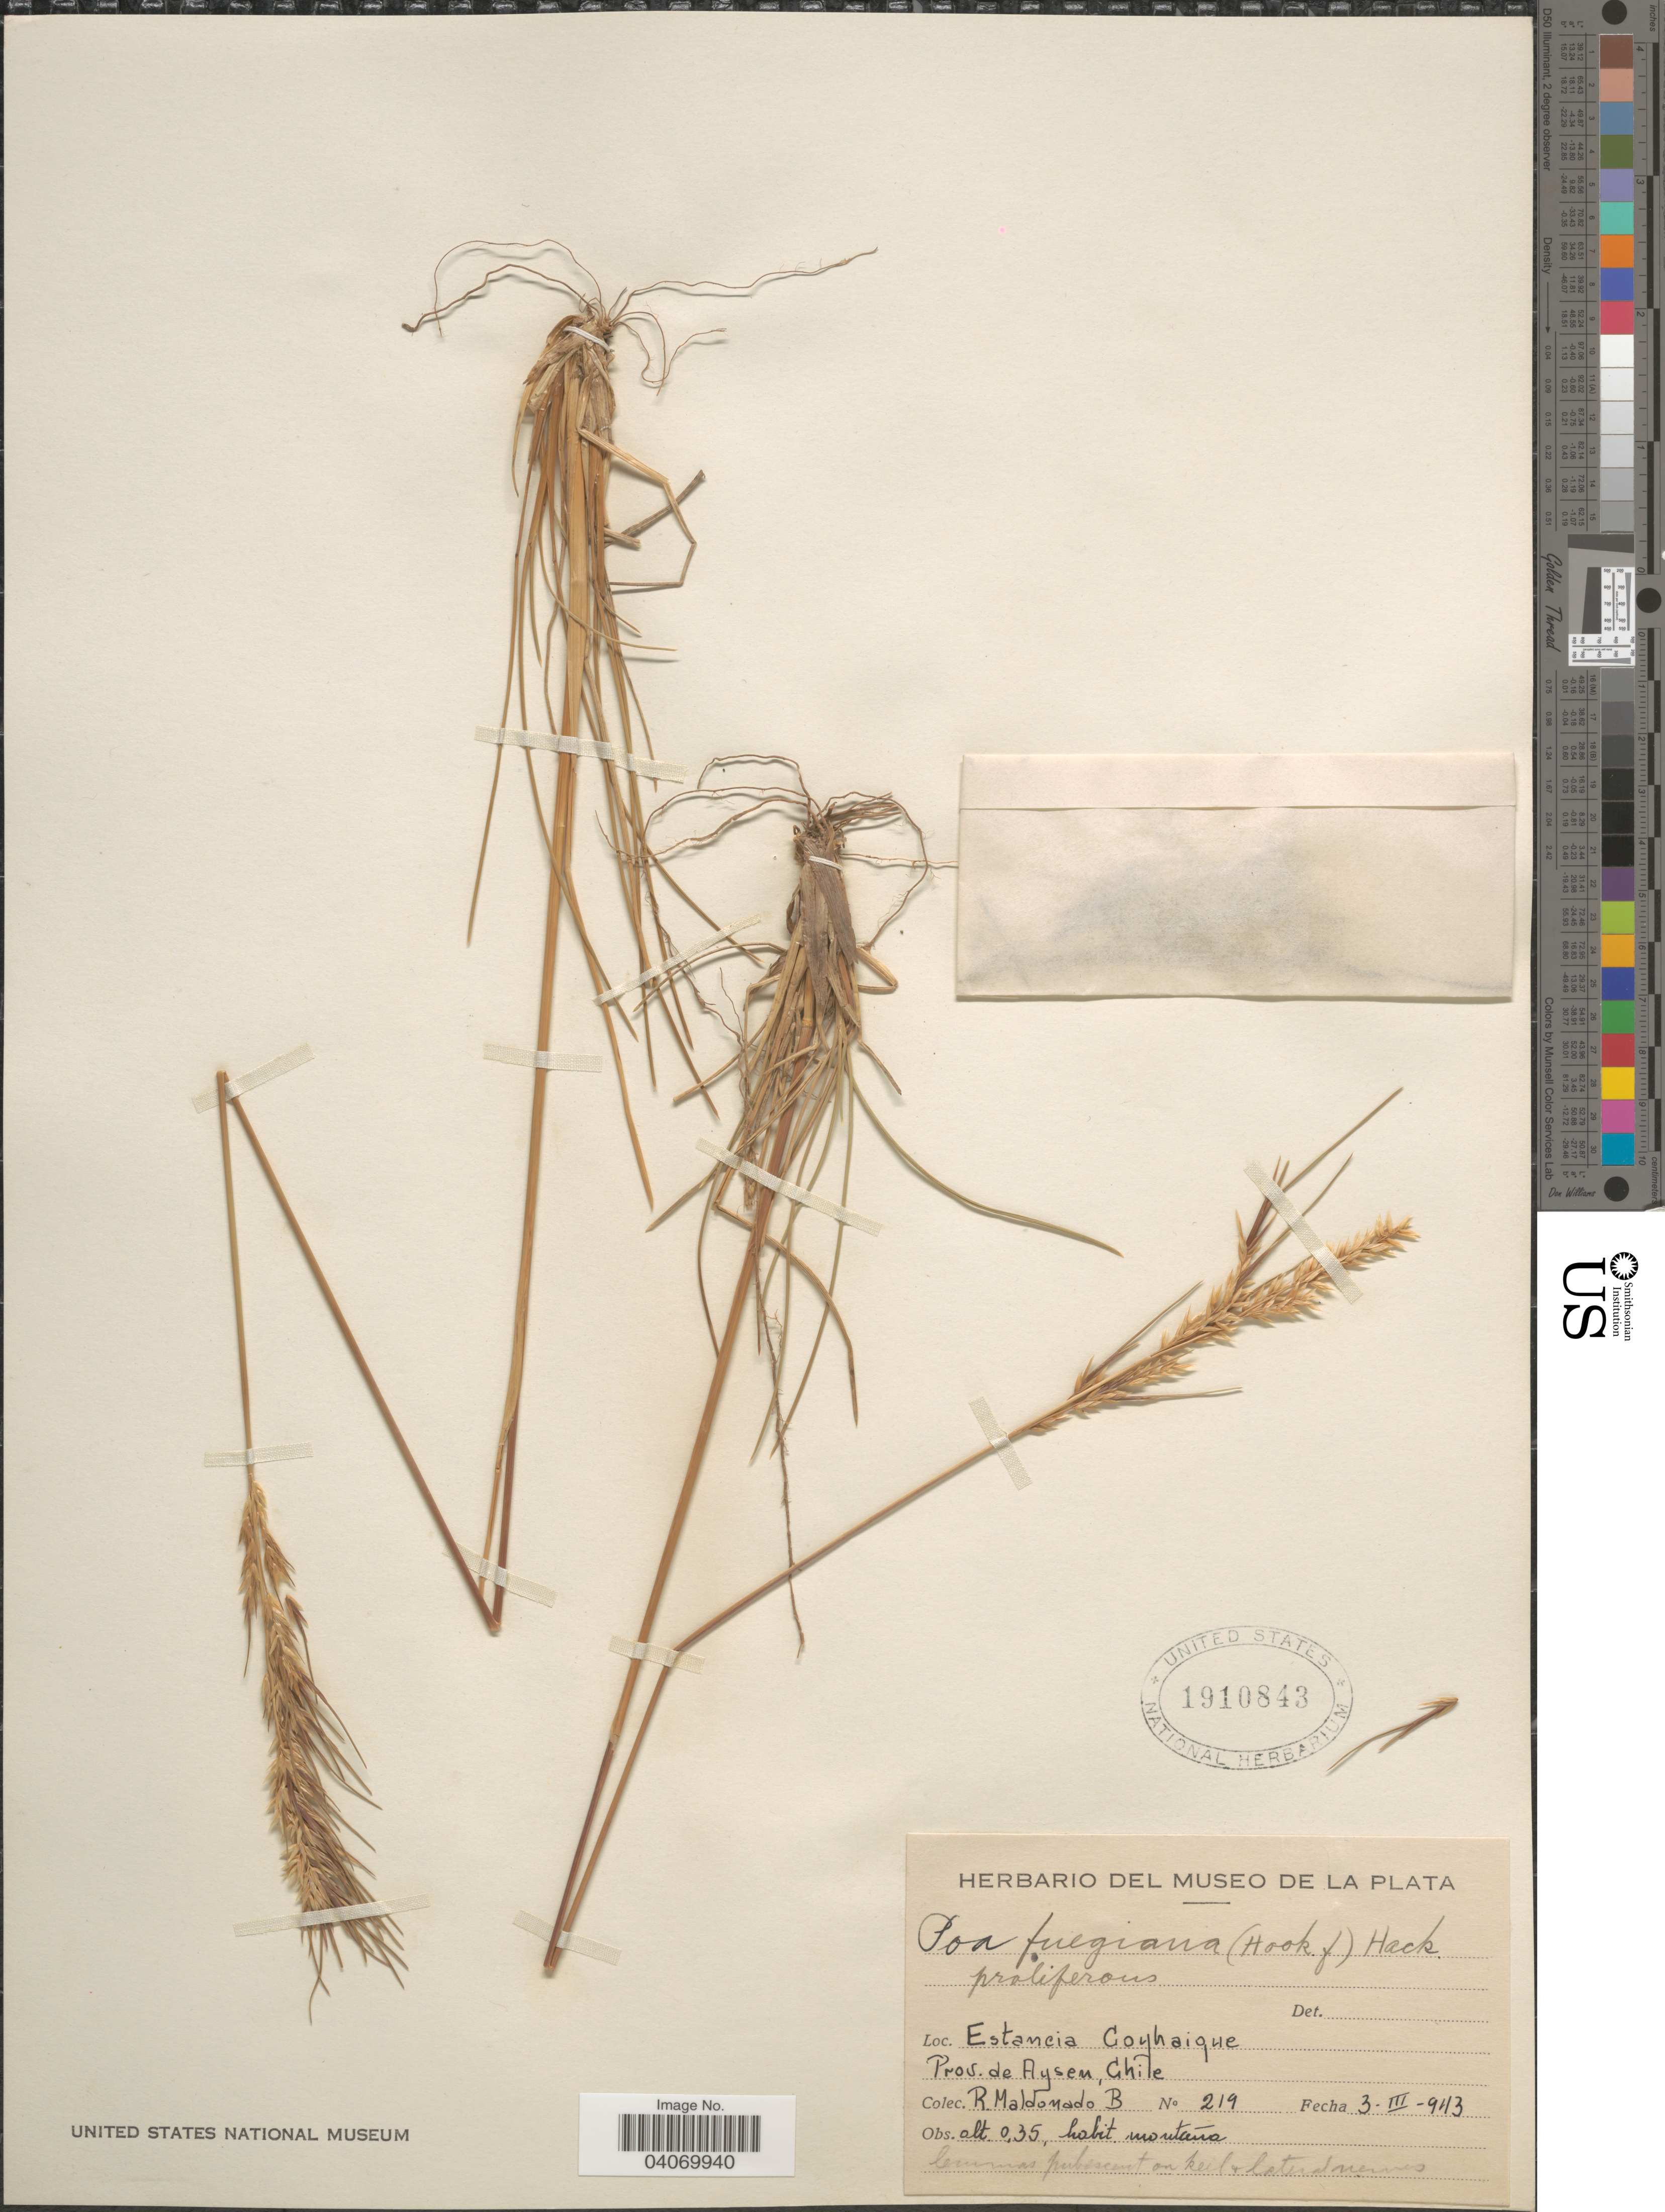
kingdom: Plantae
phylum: Tracheophyta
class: Liliopsida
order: Poales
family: Poaceae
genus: Poa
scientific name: Poa alopecurus subsp. fuegiana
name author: (Hook. f.) D.M. Moore & Dogg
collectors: R. Maldonado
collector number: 219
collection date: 1943-03-03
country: Chile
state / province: Aisén (XI)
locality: Estancia Coyhaique. Prov. de Aysen.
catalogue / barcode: US 1910843